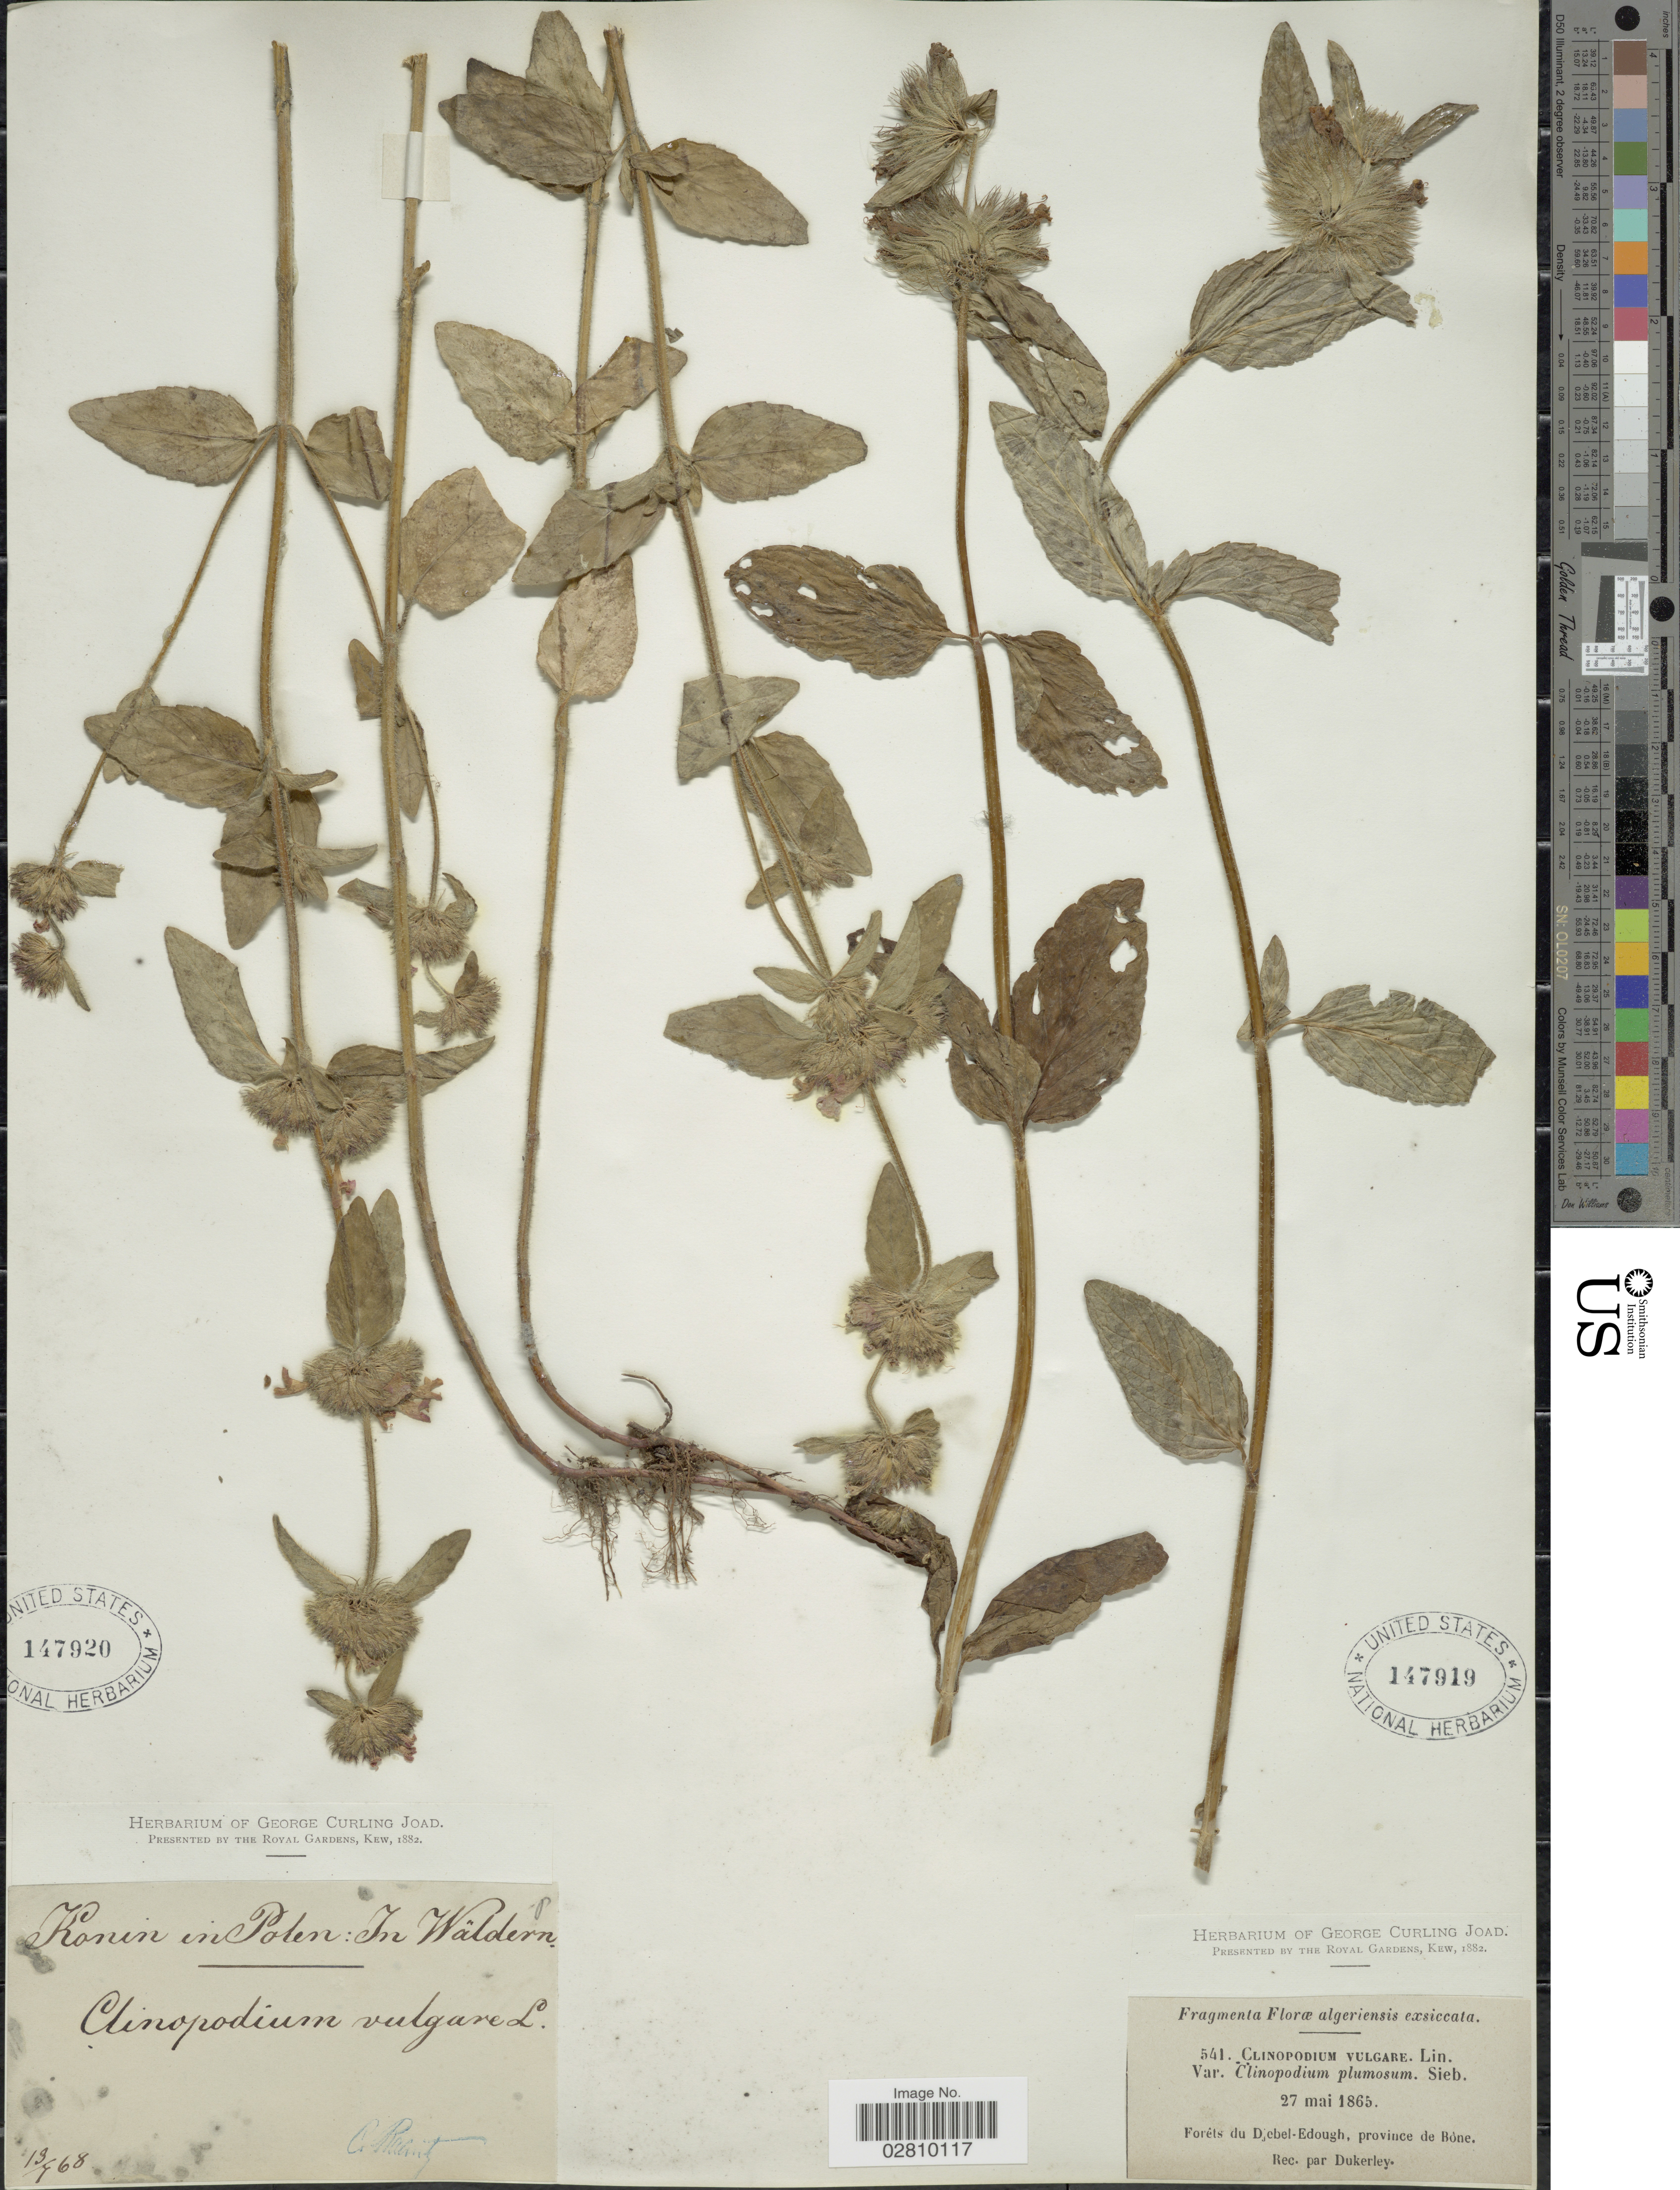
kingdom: Plantae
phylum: Tracheophyta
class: Magnoliopsida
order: Lamiales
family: Lamiaceae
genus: Clinopodium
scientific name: Clinopodium vulgare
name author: L.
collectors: C. Raenitz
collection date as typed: Transcribed d/m/y: 13/7/68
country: Poland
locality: Konin in Polen: In Wäldern.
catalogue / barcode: US 147920